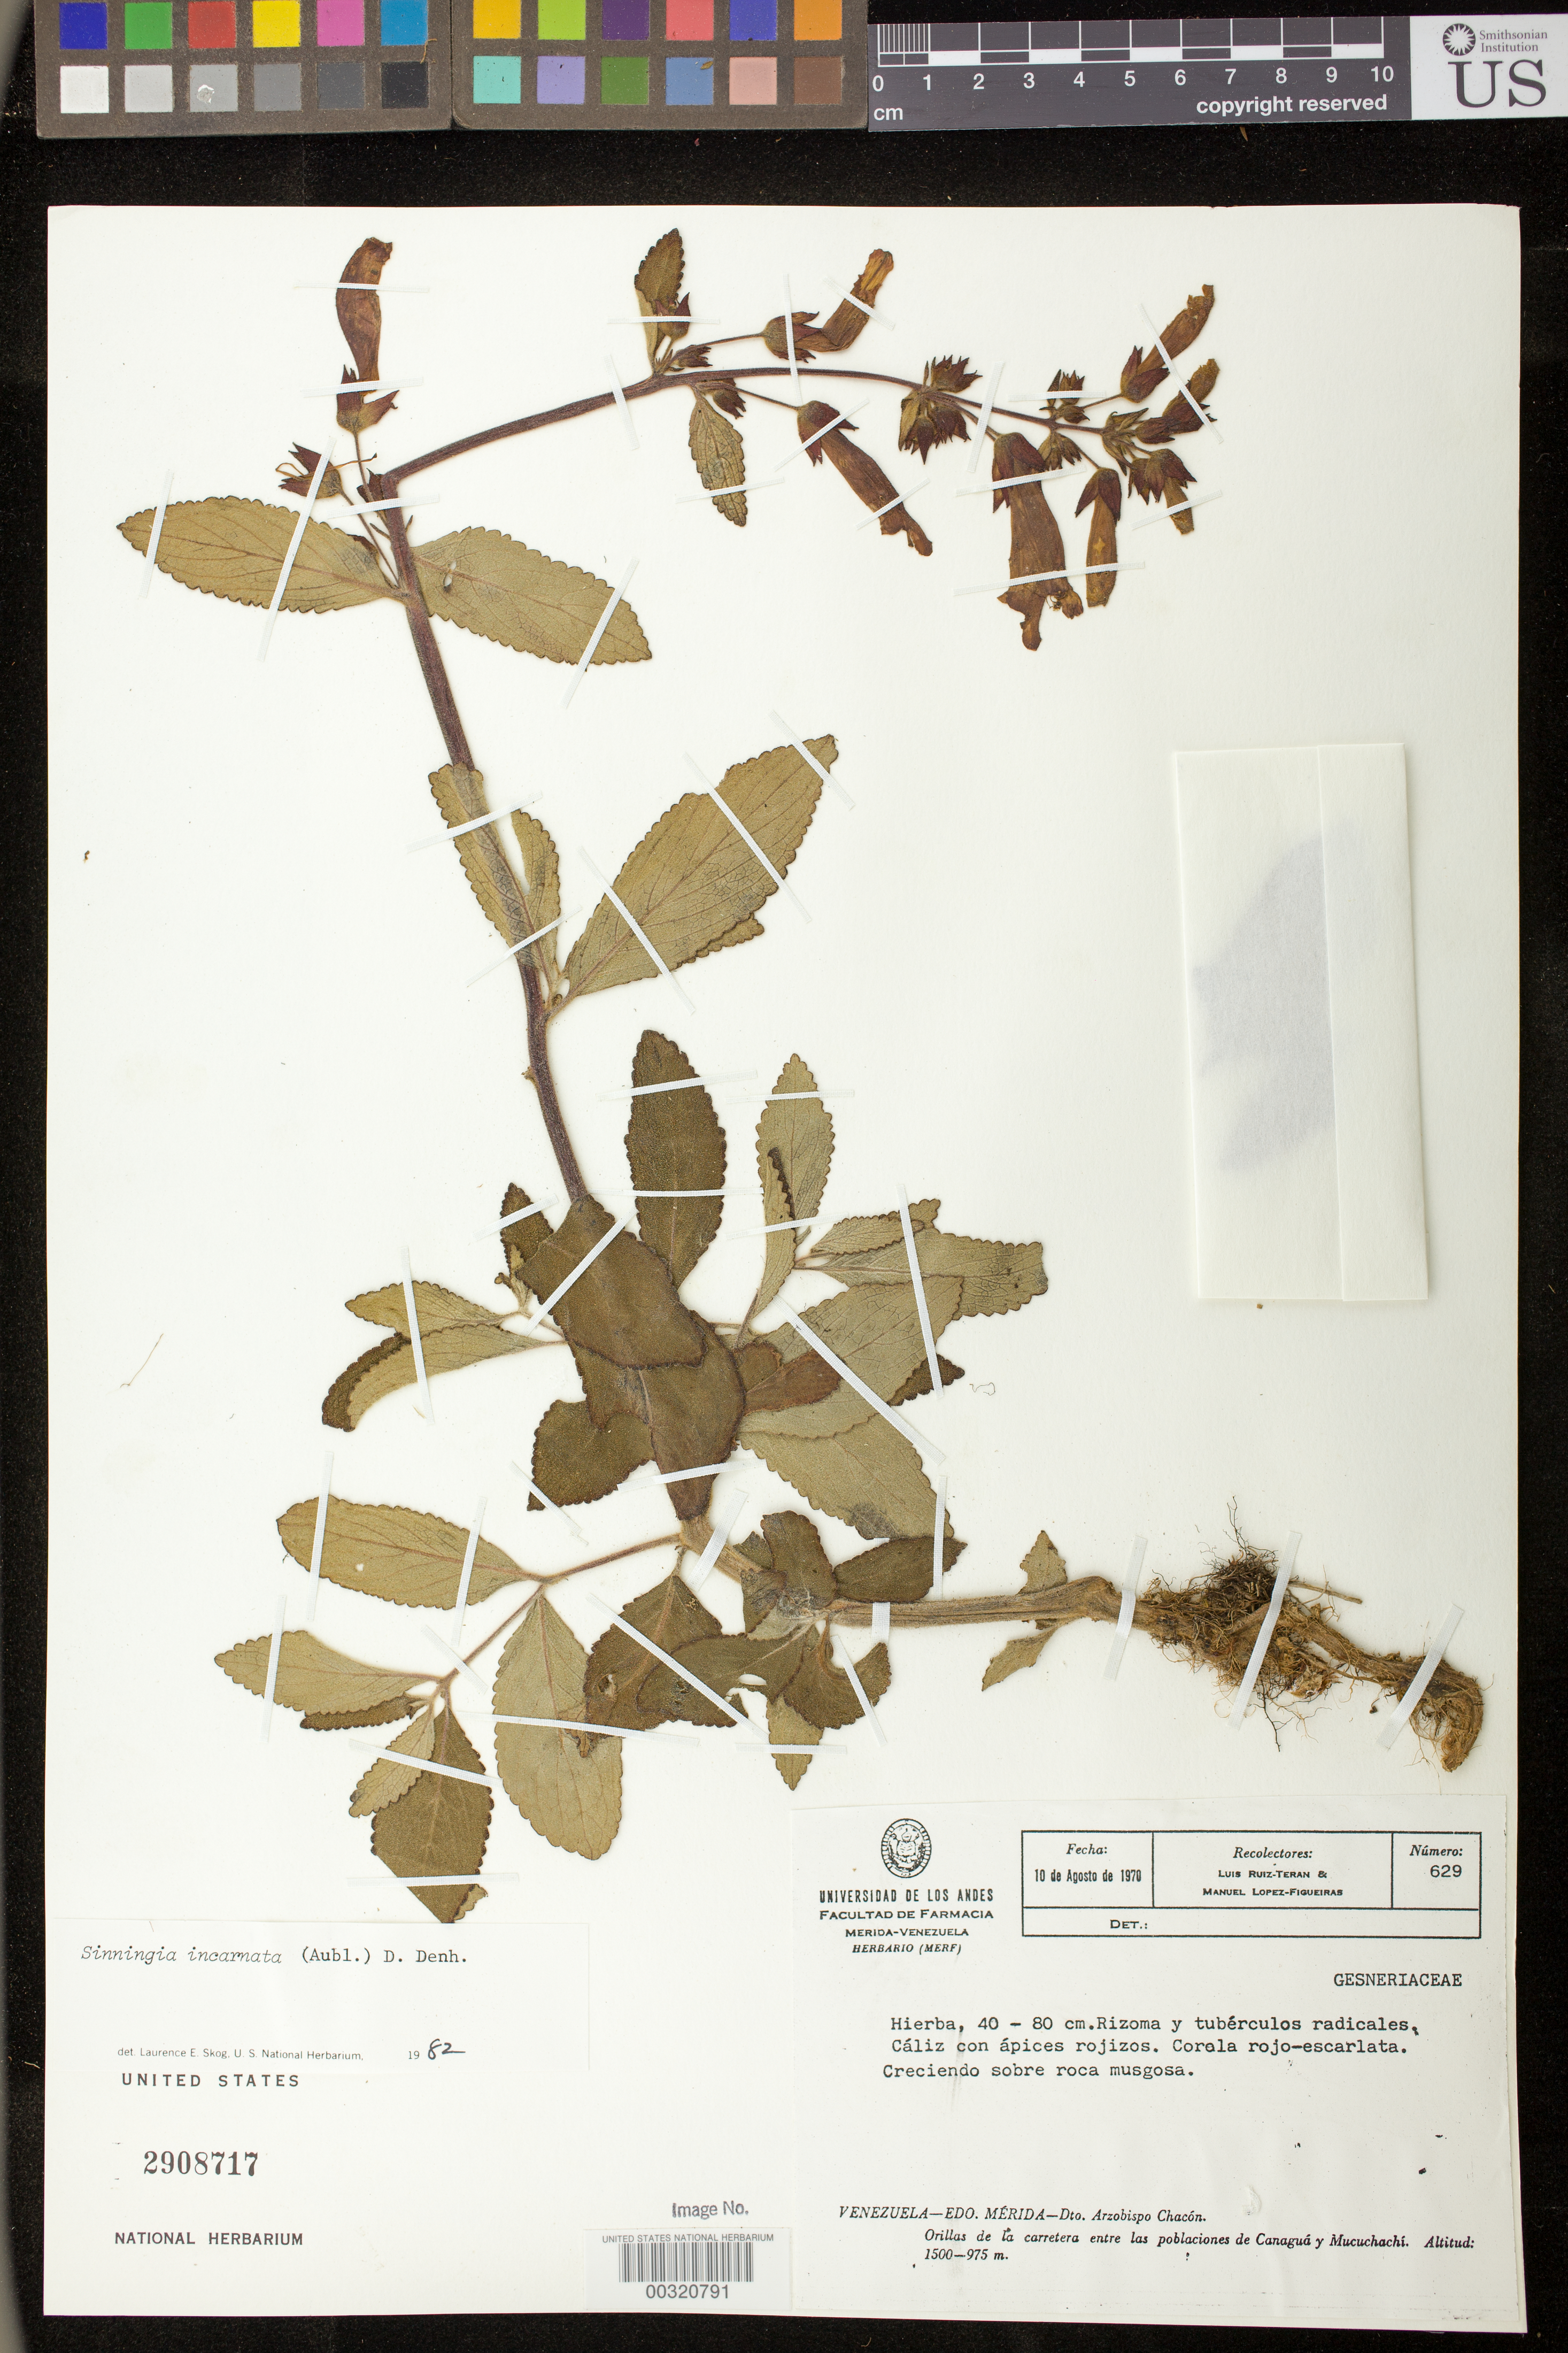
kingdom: Plantae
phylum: Tracheophyta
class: Magnoliopsida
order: Lamiales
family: Gesneriaceae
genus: Sinningia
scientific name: Sinningia incarnata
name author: (Aubl.) D.L. Denham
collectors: L. E. Ruíz-Terán & M. López Figueiras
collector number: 629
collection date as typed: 10 Aug 1970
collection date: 1970-08-10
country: Venezuela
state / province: Mérida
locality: Dist. Arzobispo Chacon, sides of highway between Canagua and Mucuchachi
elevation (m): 975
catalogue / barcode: US 2908717